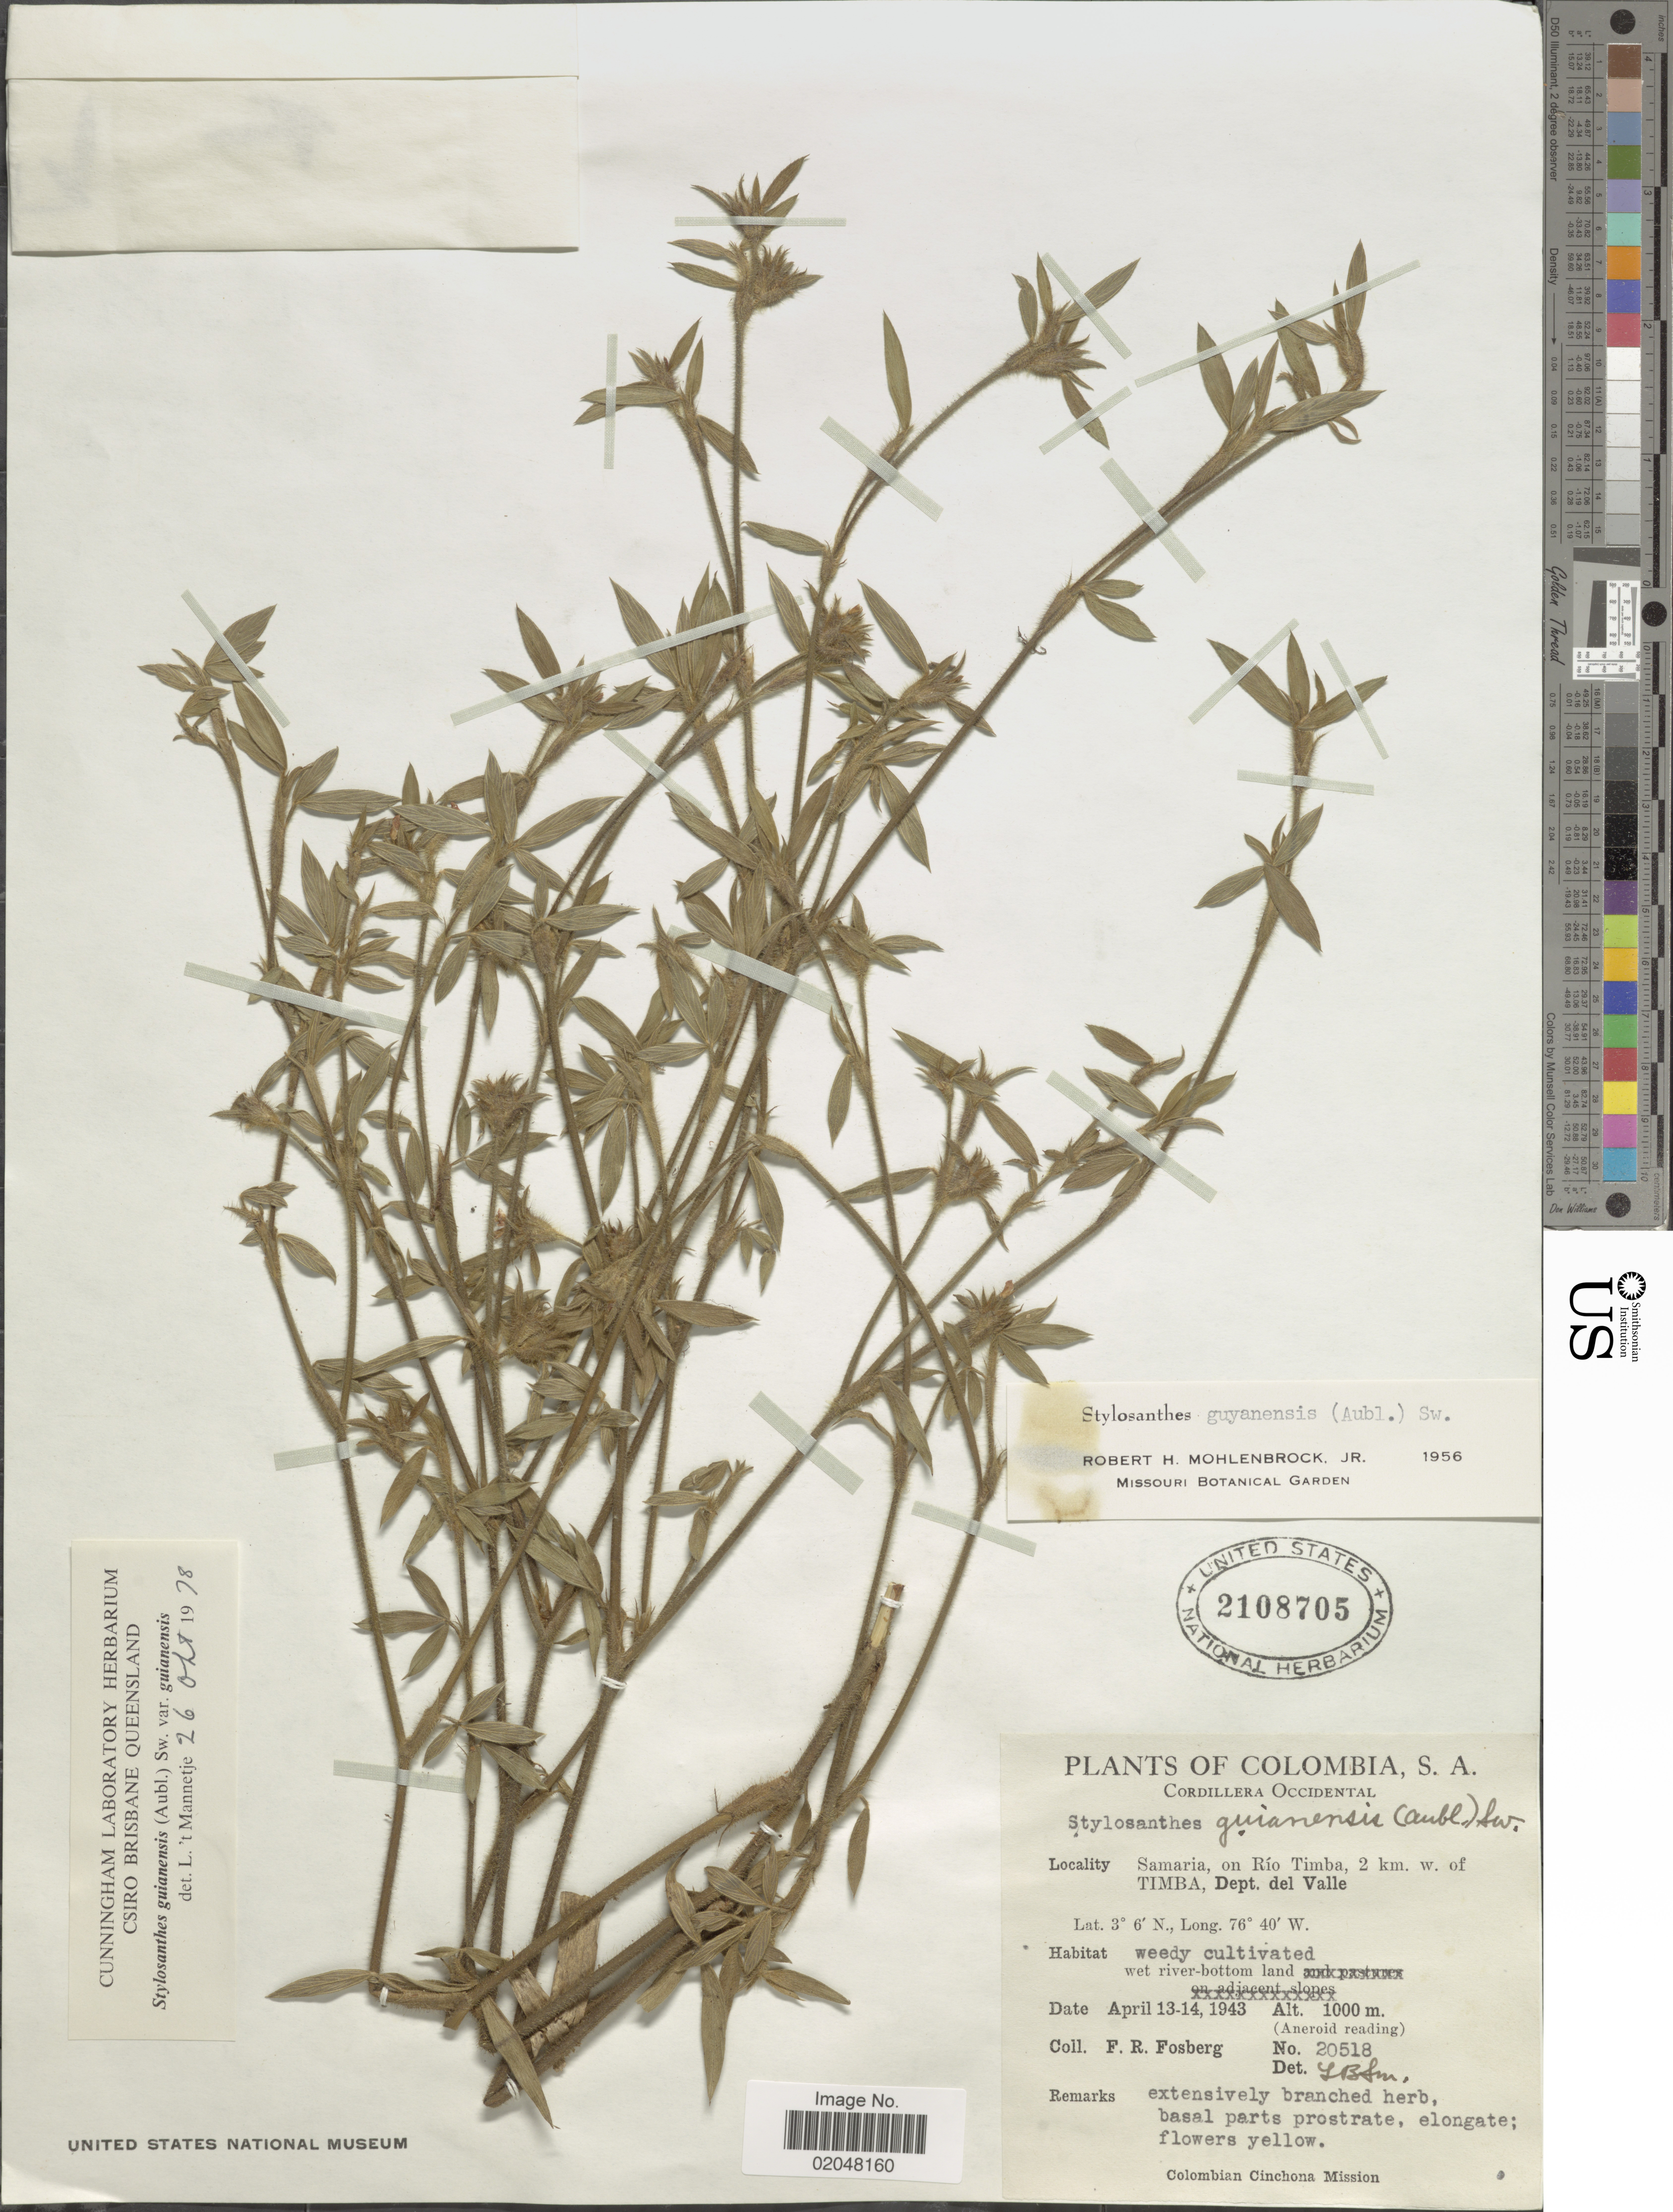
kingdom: Plantae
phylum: Tracheophyta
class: Magnoliopsida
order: Fabales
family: Fabaceae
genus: Stylosanthes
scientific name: Stylosanthes guianensis var. guianensis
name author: (Aubl.) Sw.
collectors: F. R. Fosberg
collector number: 20518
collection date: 1943-04-13/1943-04-14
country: Colombia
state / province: Valle del Cauca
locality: S.A., Cordillera Occidental, Samaria, on Rio Timba, 2 km. w. of Timba, Dept. del Valle, weed cultivated, wet river-bottom land.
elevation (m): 1000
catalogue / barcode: US 2108705